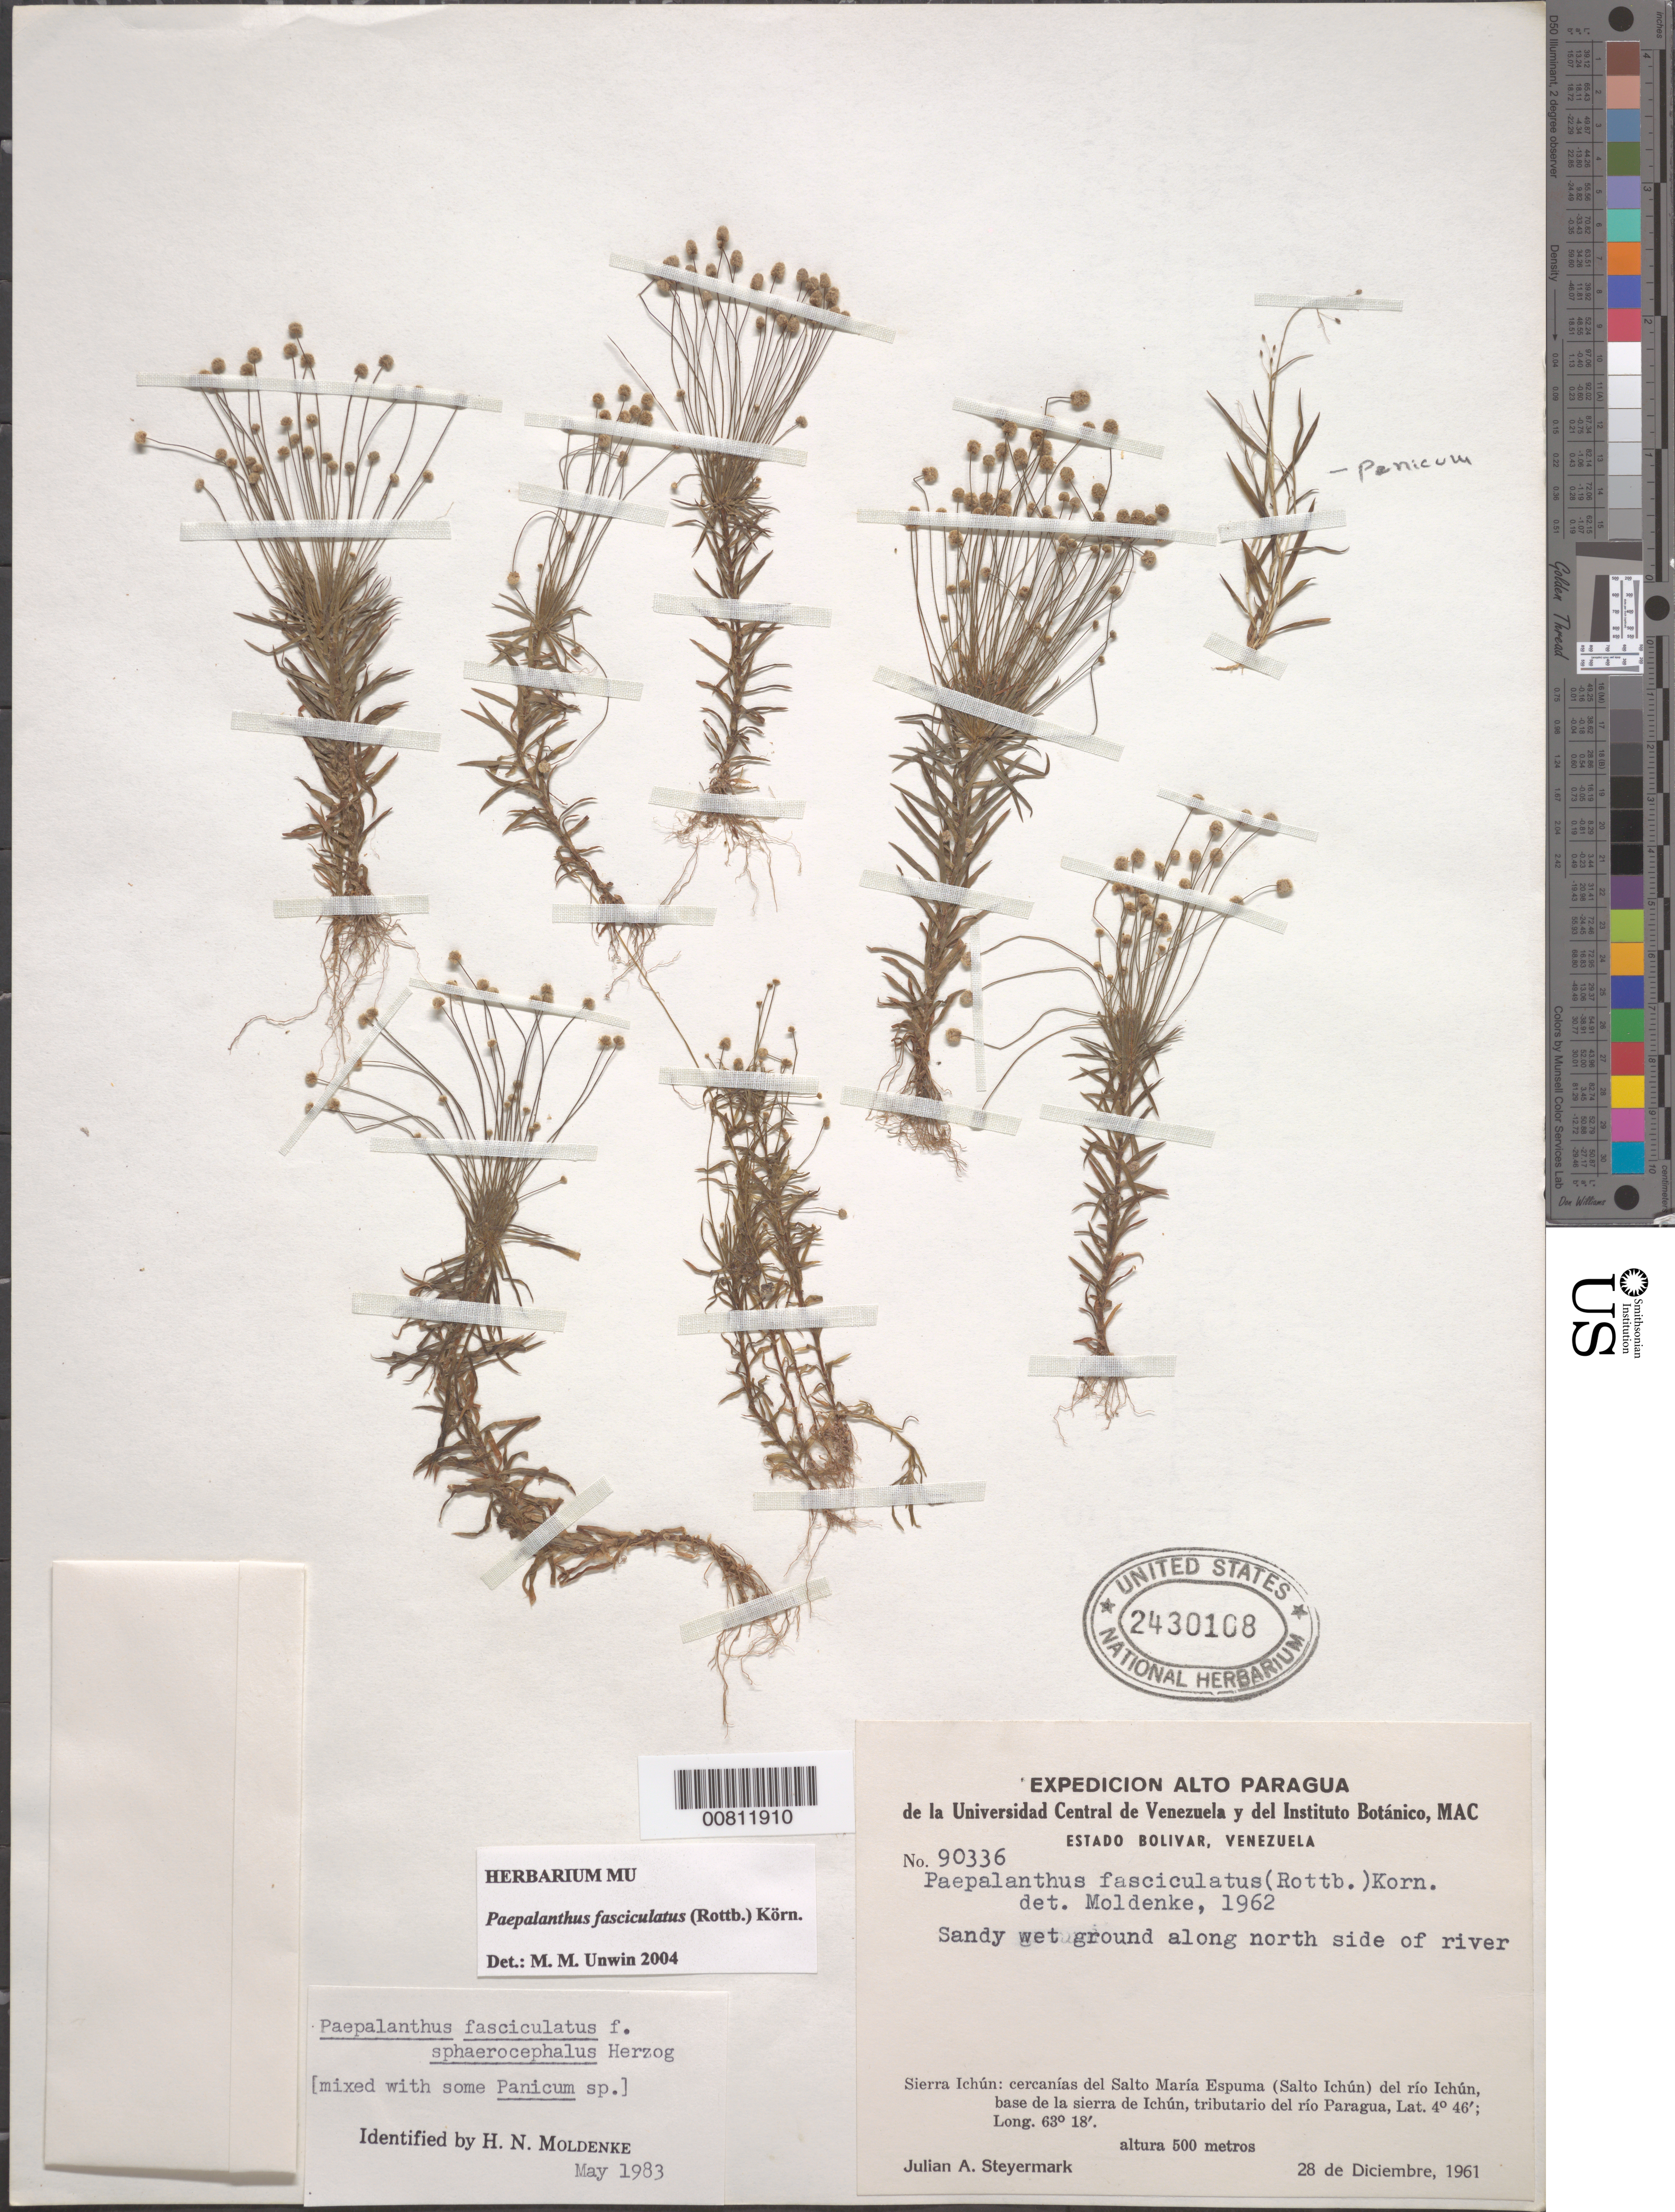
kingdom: Plantae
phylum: Tracheophyta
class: Liliopsida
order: Poales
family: Eriocaulaceae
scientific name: Giuliettia fasciculata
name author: (Rottb.) Andrino & Sano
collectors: J. Steyermark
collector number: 90336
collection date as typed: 28-Dec-61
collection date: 1961-12-28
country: Venezuela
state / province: Bolívar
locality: Sierra Ichún, Salto María Espuma (Salto Ichún) del Río Ichún (tributary of río Paragua), base de la sierra de Ichún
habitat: Sandy wet ground along N side of river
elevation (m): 500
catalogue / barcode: US 2430108